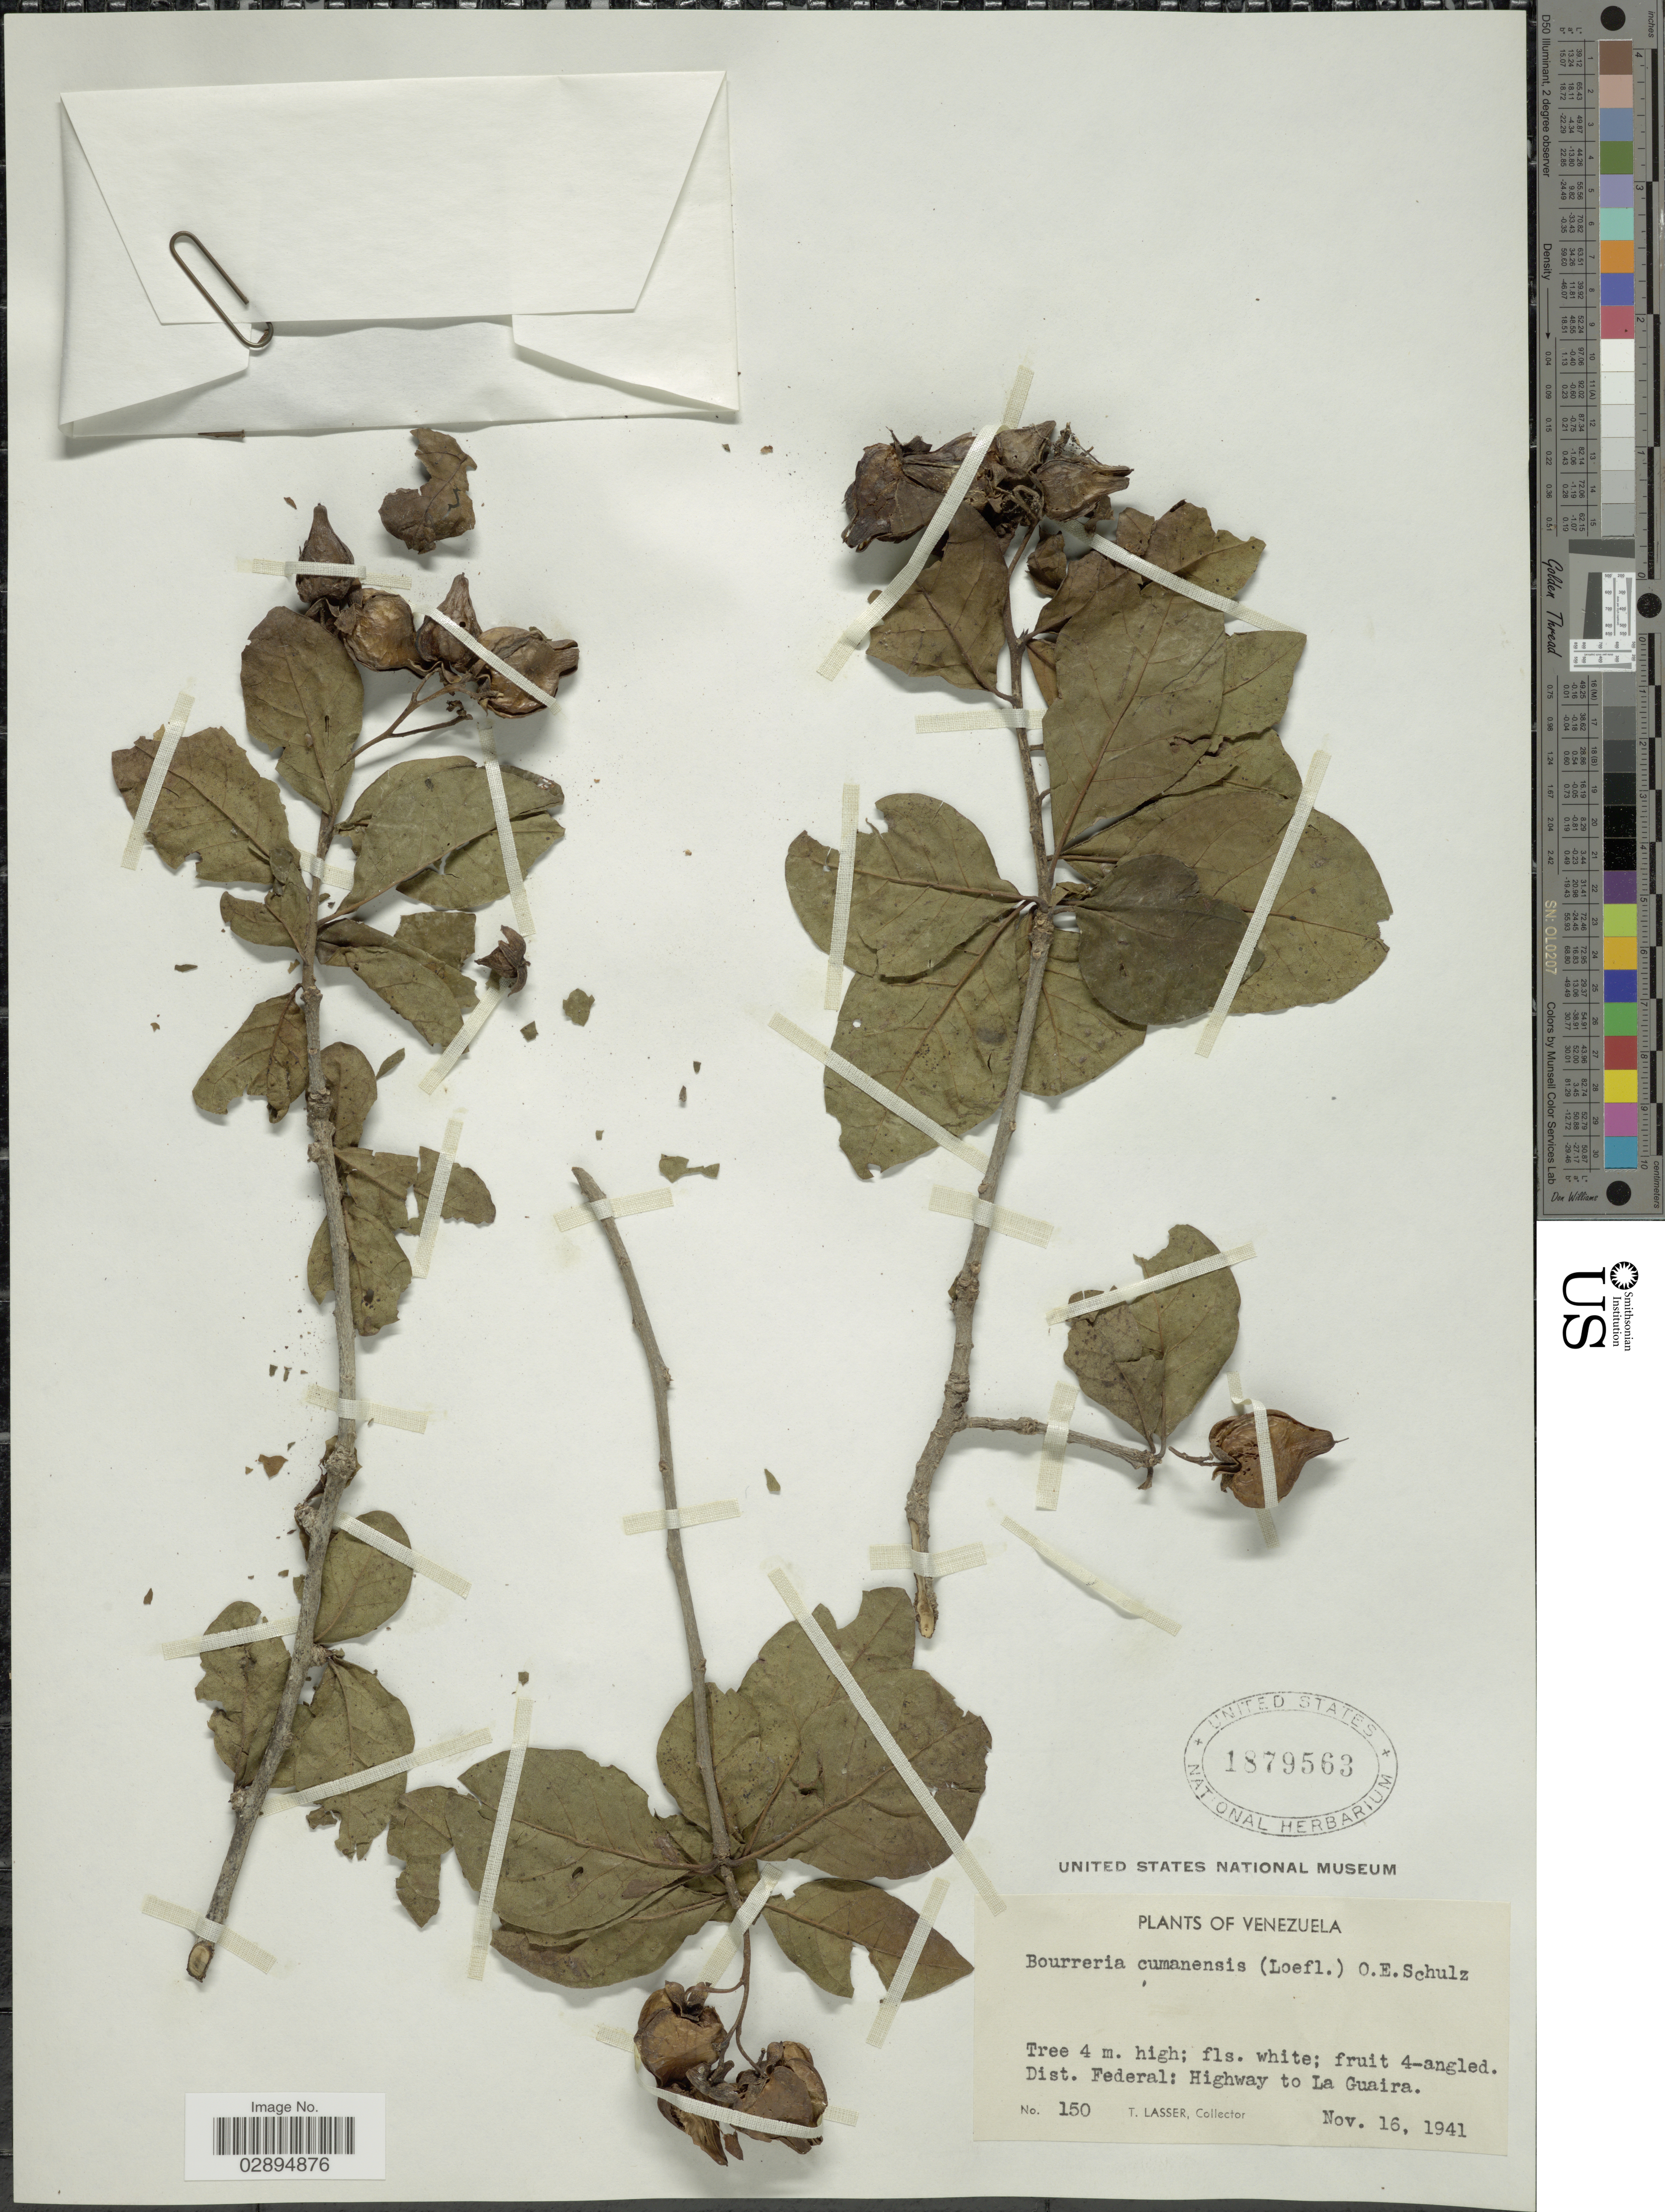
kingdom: Plantae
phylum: Tracheophyta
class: Magnoliopsida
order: Boraginales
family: Ehretiaceae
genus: Bourreria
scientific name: Bourreria exsucca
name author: (L.) Jacq.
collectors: T. Lasser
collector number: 150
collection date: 1941-11-16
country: Venezuela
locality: Dist. Federal: Highway to La Guaira.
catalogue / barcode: US 1879563